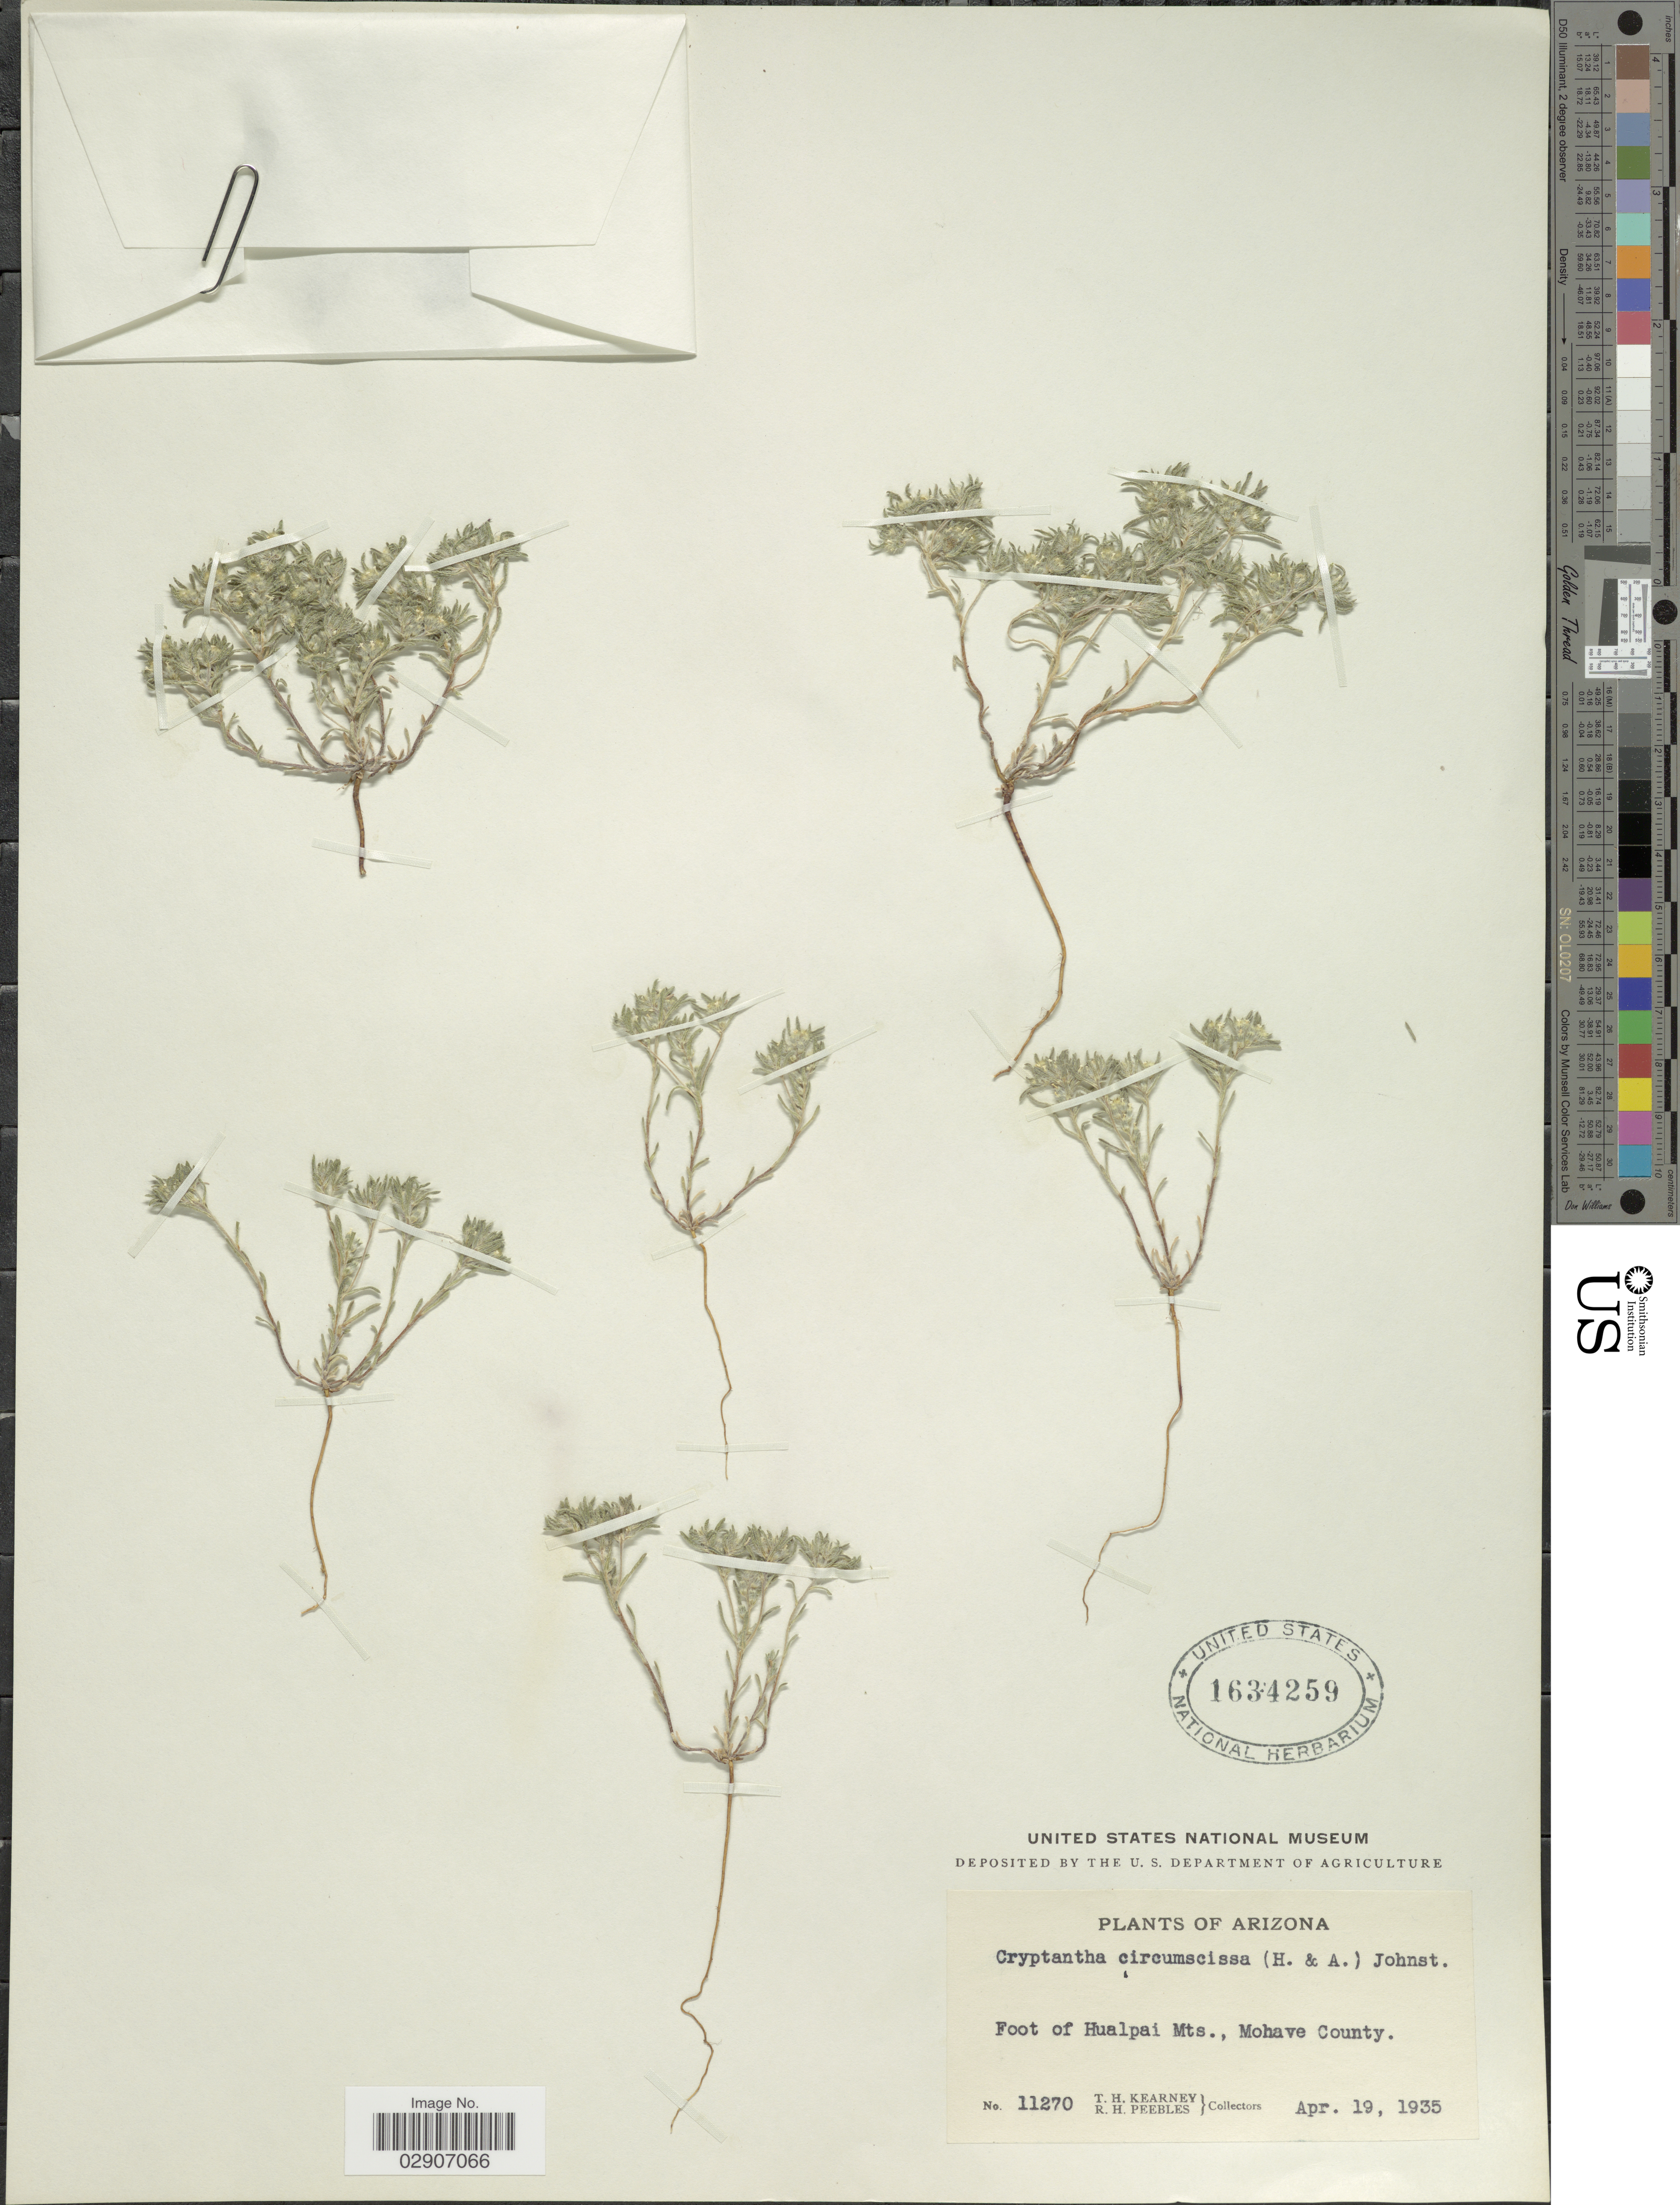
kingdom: Plantae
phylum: Tracheophyta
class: Magnoliopsida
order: Boraginales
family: Boraginaceae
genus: Cryptantha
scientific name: Cryptantha circumscissa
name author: (Hook. & Arn.) I.M. Johnst.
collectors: T. H. Kearney & R. H. Peebles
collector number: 11270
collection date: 1935-04-19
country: United States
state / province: Arizona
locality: Foot of Hualpai Mts., Mohave County.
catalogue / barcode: US 1634259